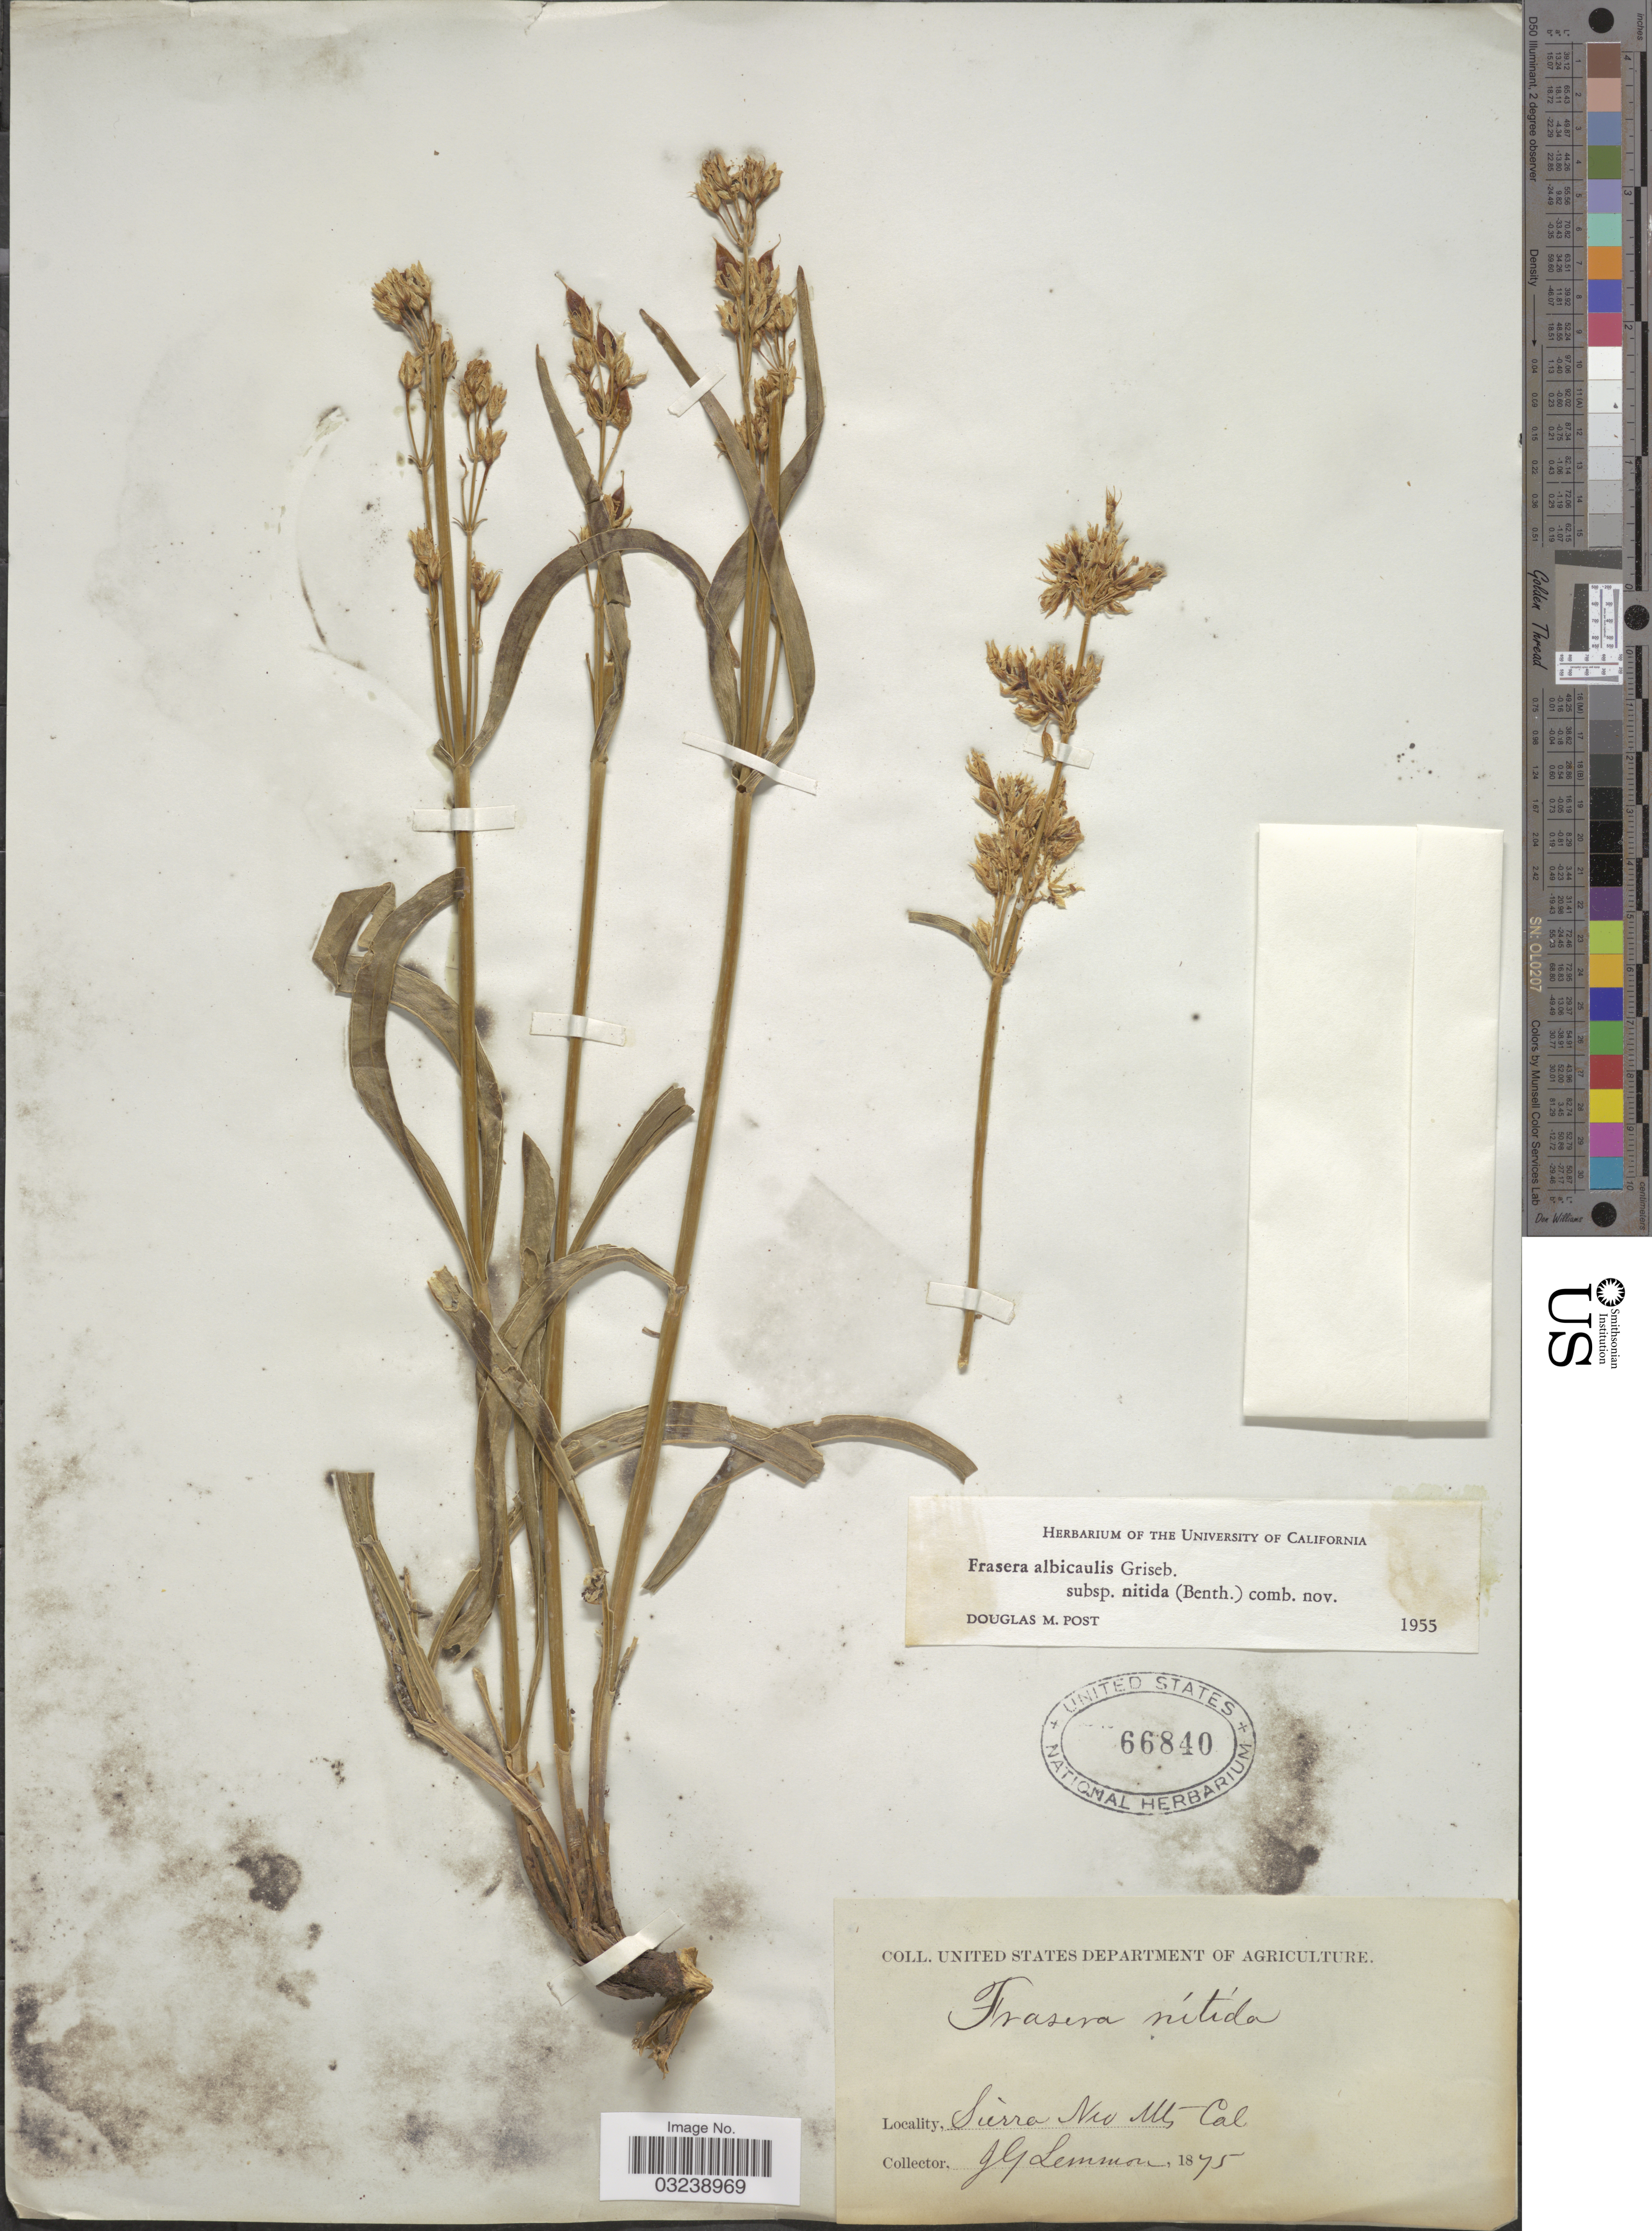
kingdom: Plantae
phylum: Tracheophyta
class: Magnoliopsida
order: Gentianales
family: Gentianaceae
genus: Frasera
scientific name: Frasera albicaulis var. nitida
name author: (Benth.) C.L. Hitchc.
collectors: J. Lemmon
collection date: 1875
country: United States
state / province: California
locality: Sierra Nev. Mts. Cal.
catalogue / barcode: US 66840